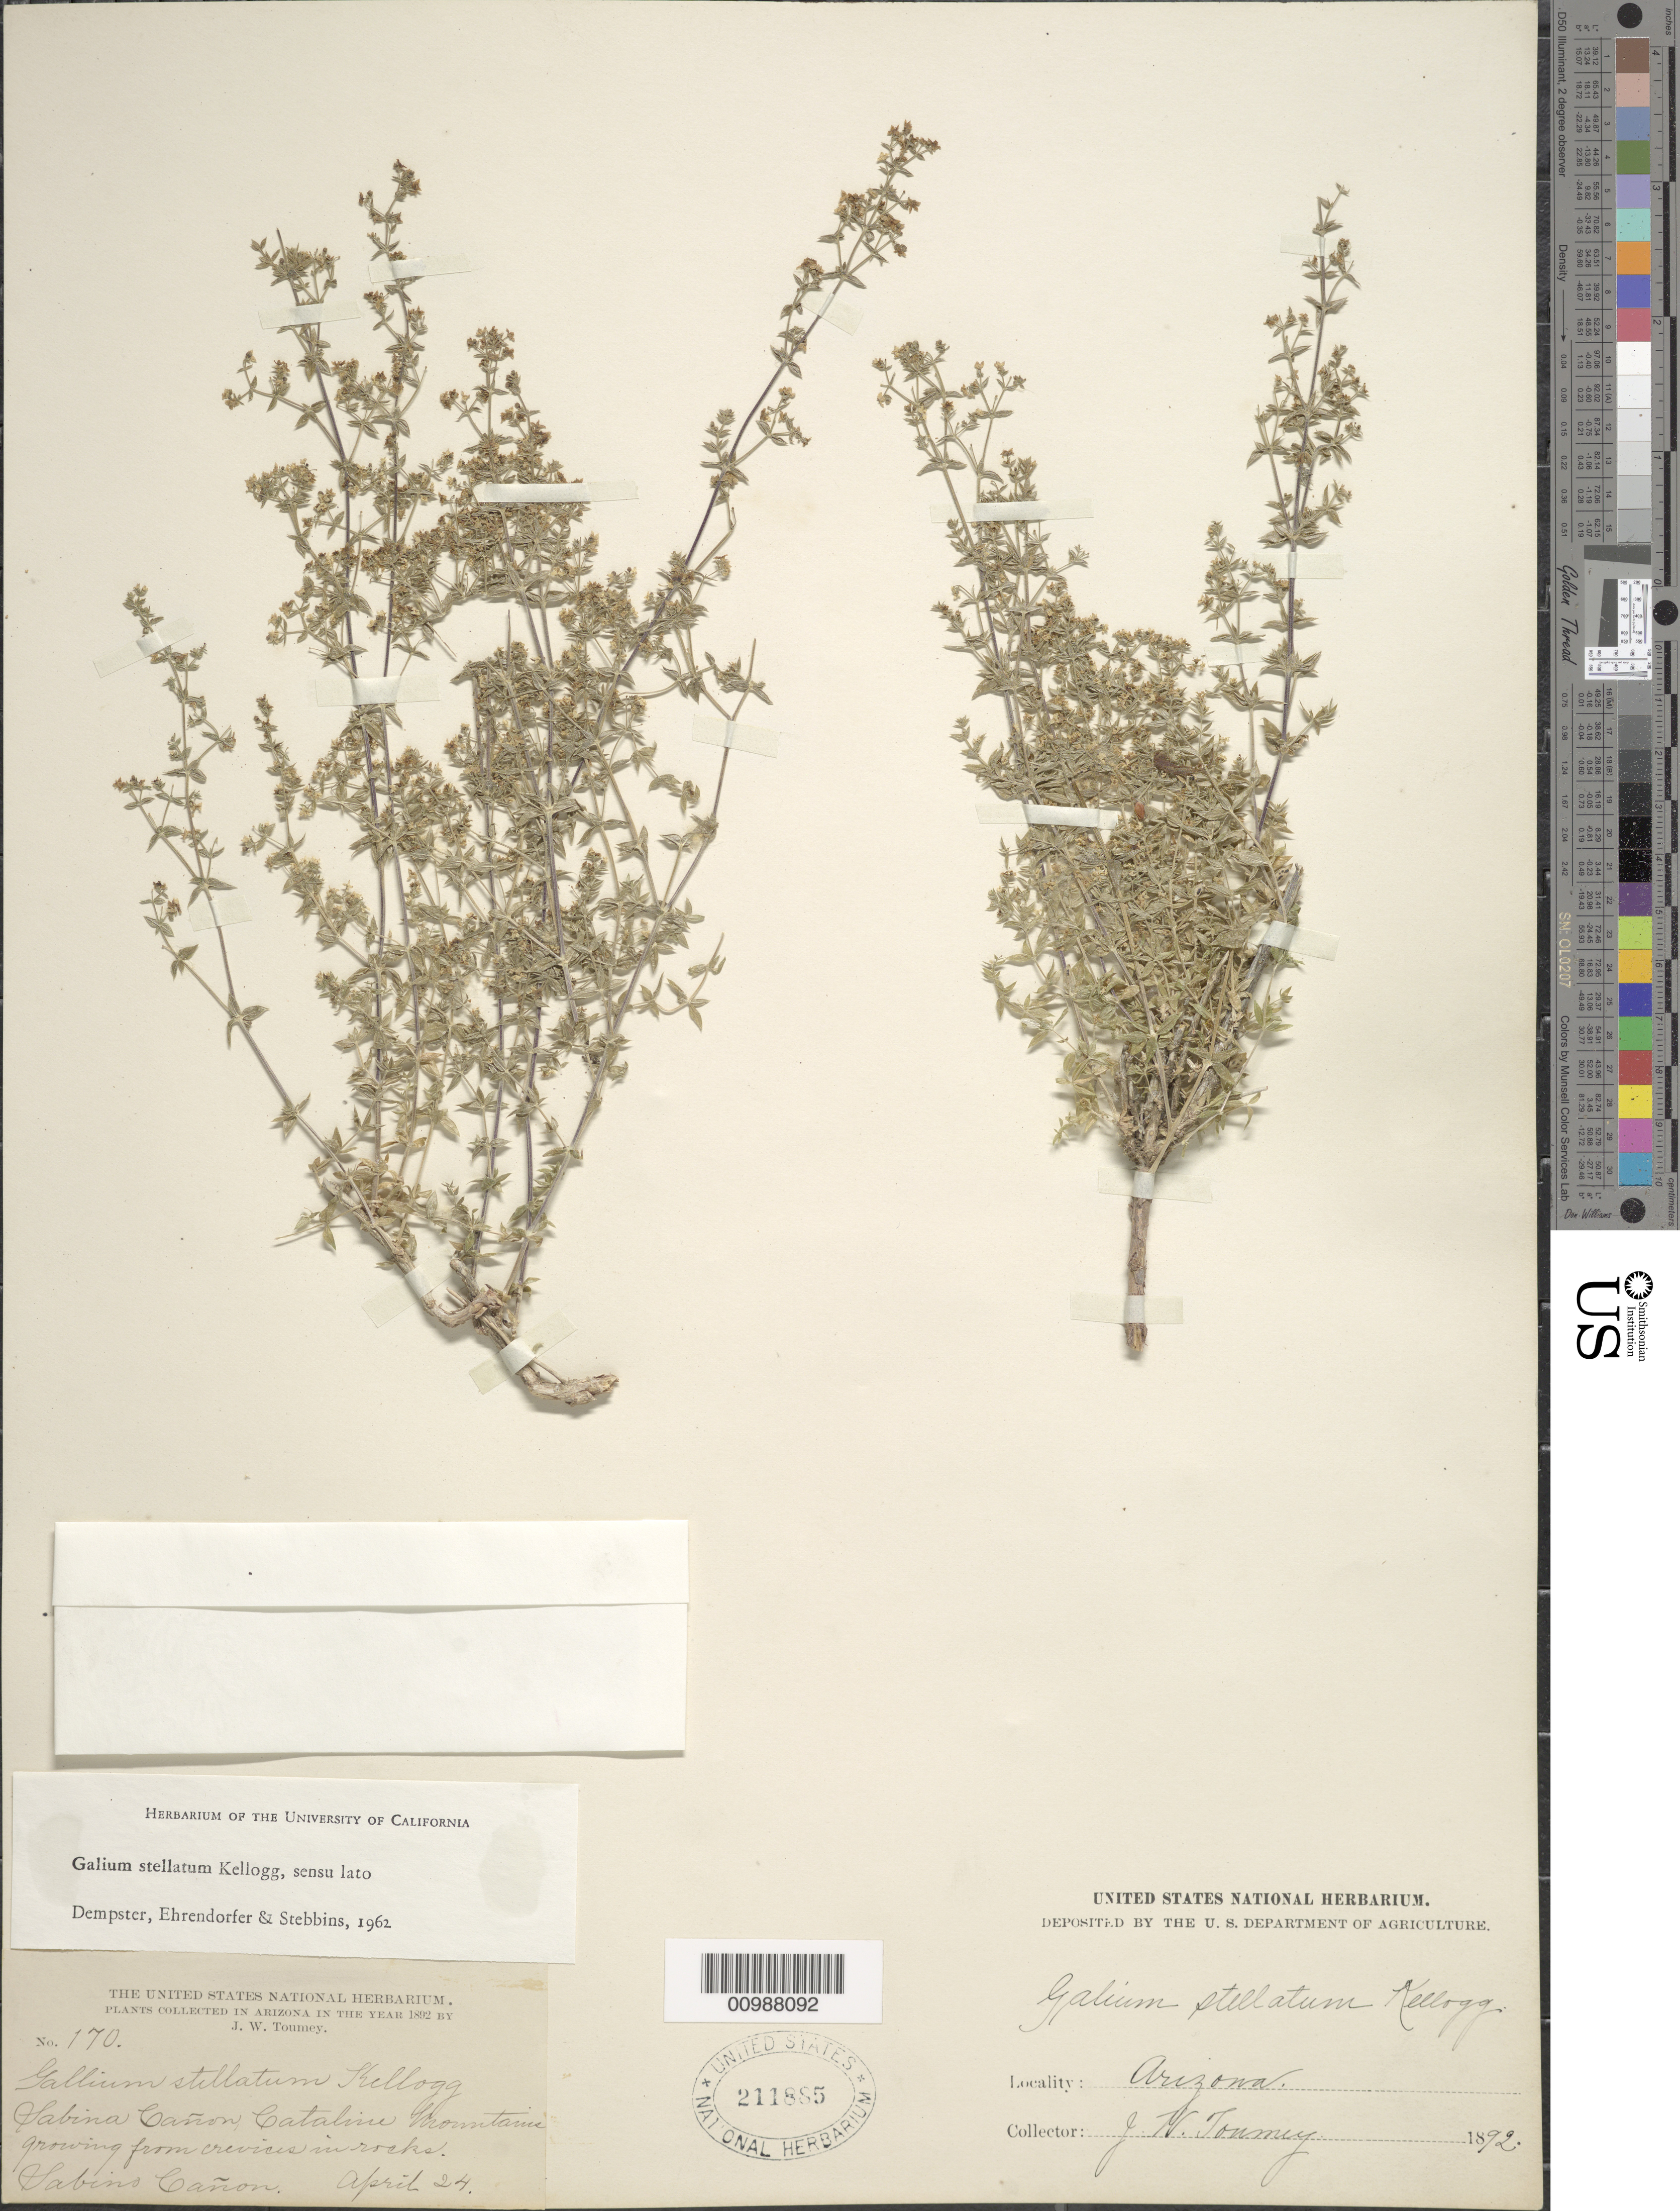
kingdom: Plantae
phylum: Tracheophyta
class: Magnoliopsida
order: Gentianales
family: Rubiaceae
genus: Galium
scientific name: Galium stellatum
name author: Kellogg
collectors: J. W. Toumey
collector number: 170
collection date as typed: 24 Apr 1892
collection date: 1892-04-24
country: United States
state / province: Arizona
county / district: Pima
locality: Sabino Canyon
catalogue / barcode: US 211885